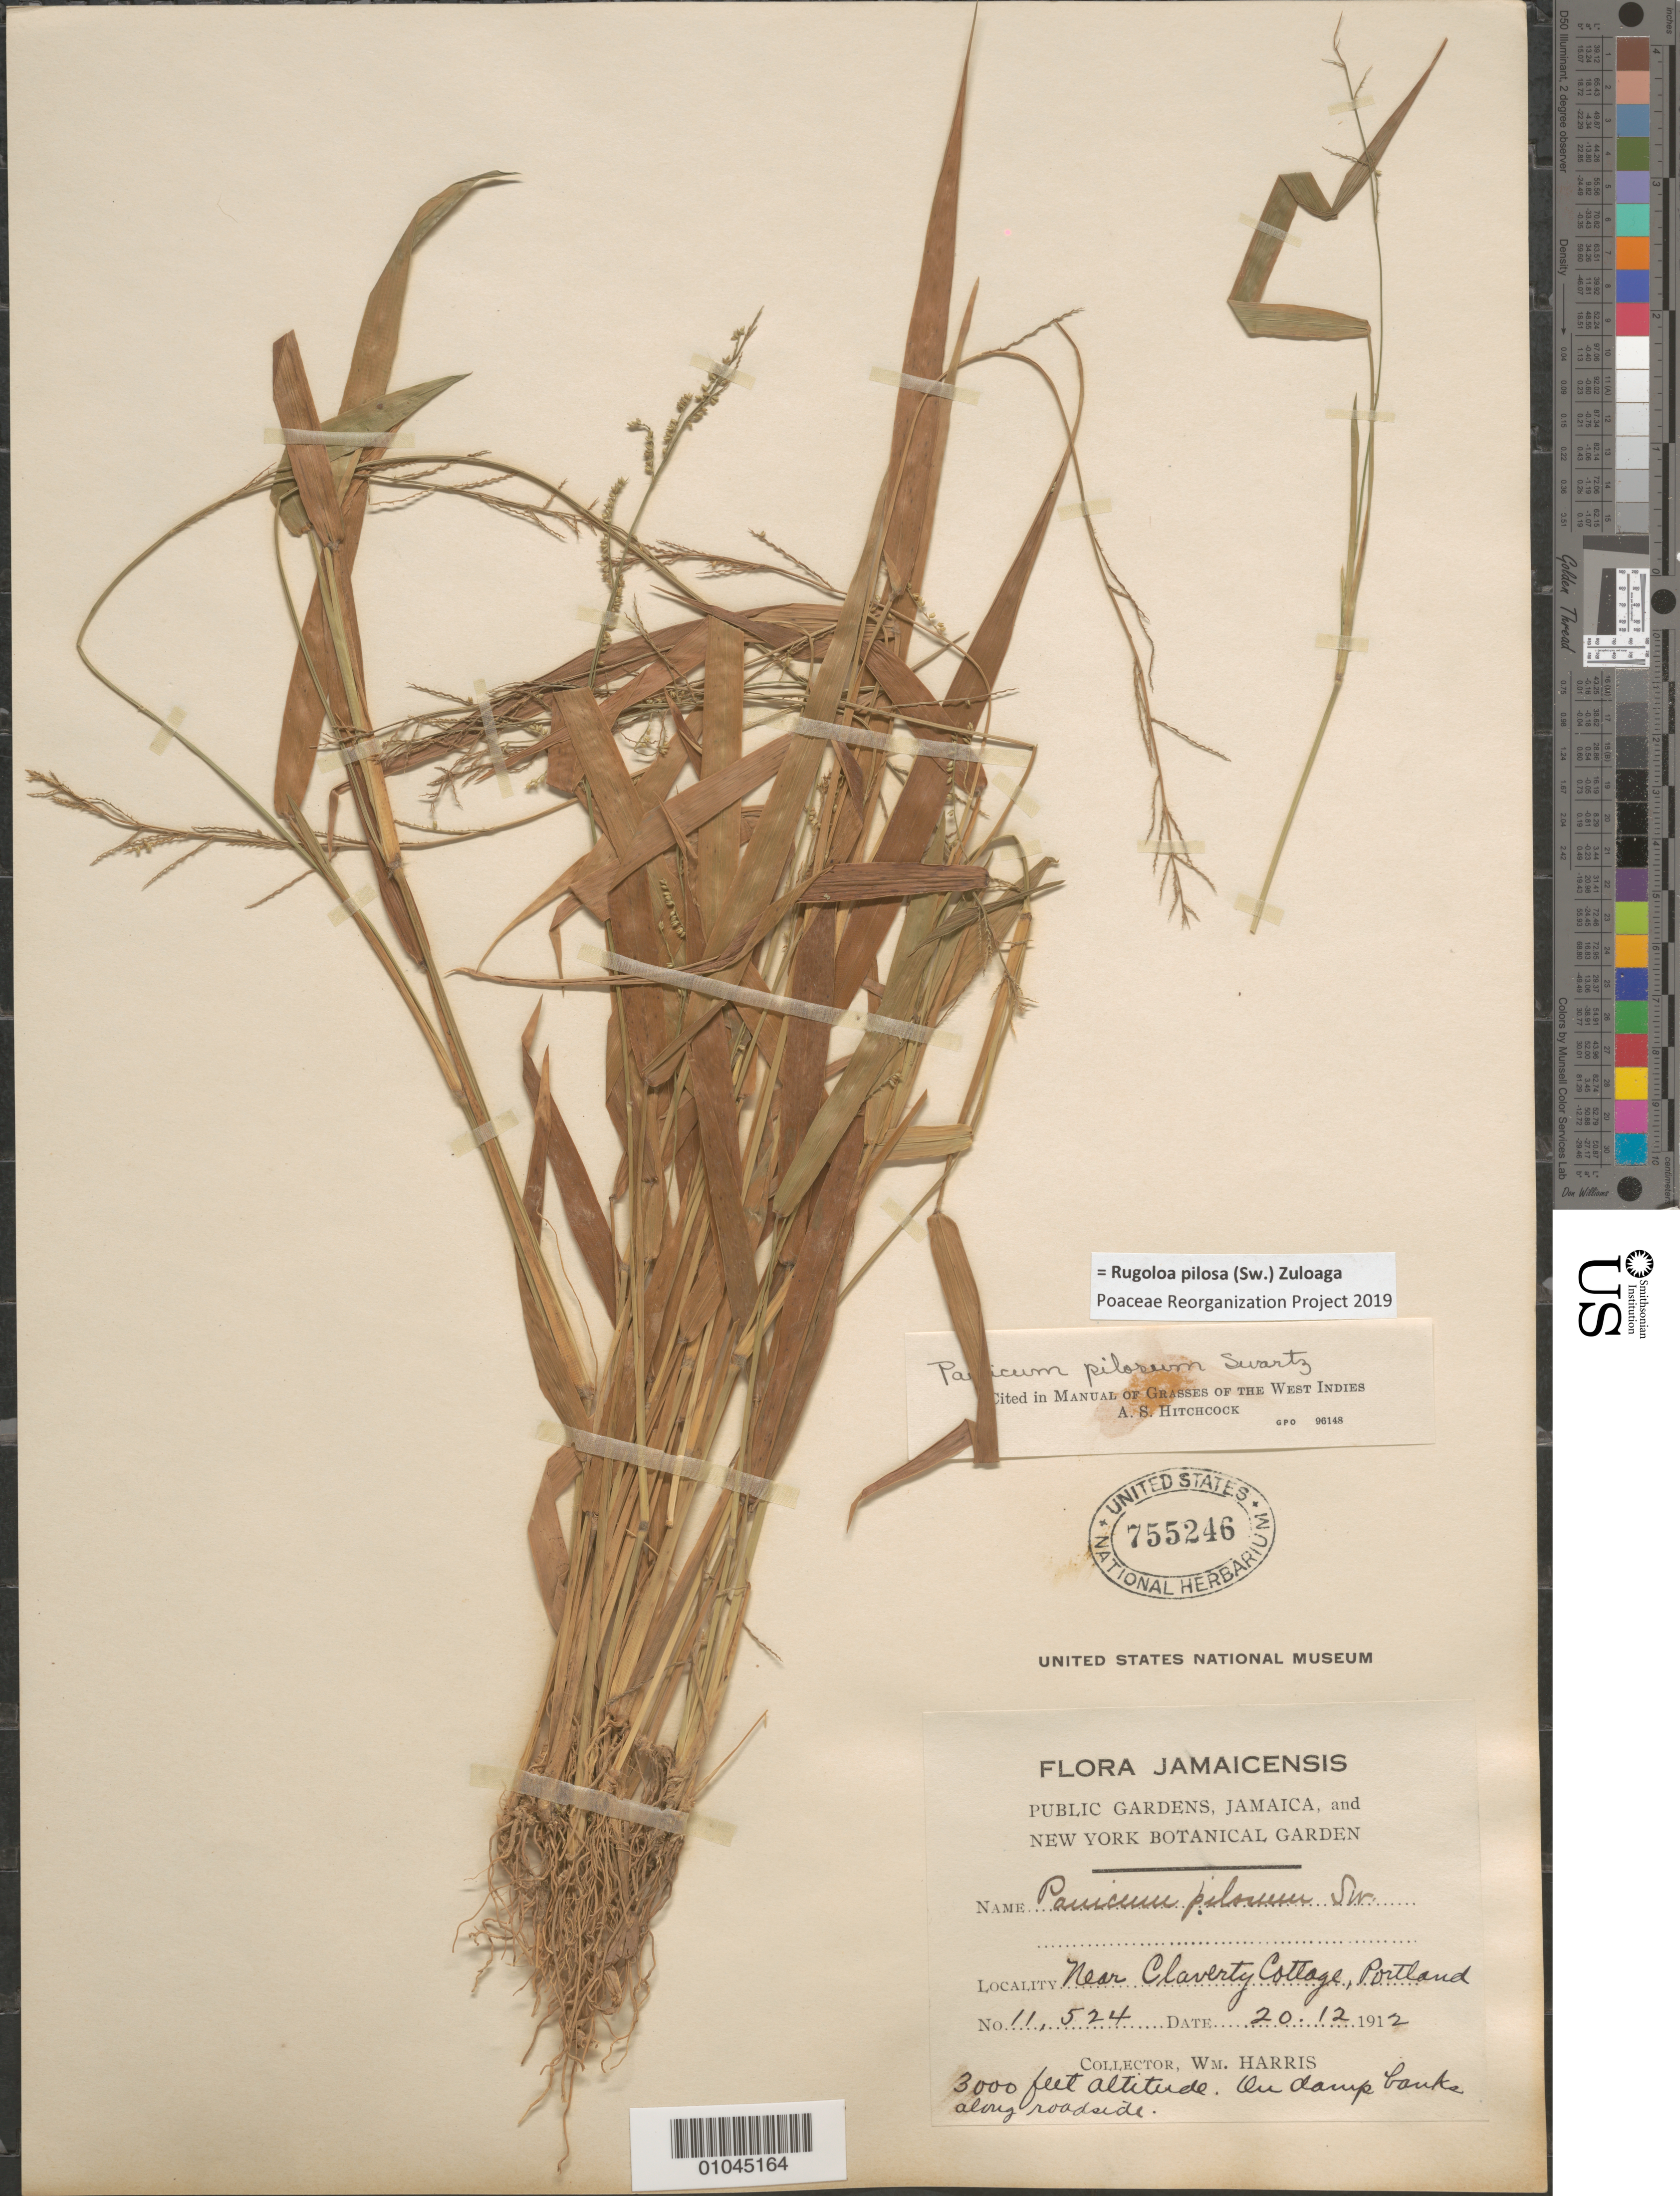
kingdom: Plantae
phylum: Tracheophyta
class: Liliopsida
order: Poales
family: Poaceae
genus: Panicum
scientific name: Panicum pilosum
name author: Sw.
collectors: W. Harris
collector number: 11524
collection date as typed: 20 Dec 1912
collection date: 1912-12-20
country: Jamaica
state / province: Portland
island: Jamaica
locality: Near Claverty Cottage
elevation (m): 914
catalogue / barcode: US 755246